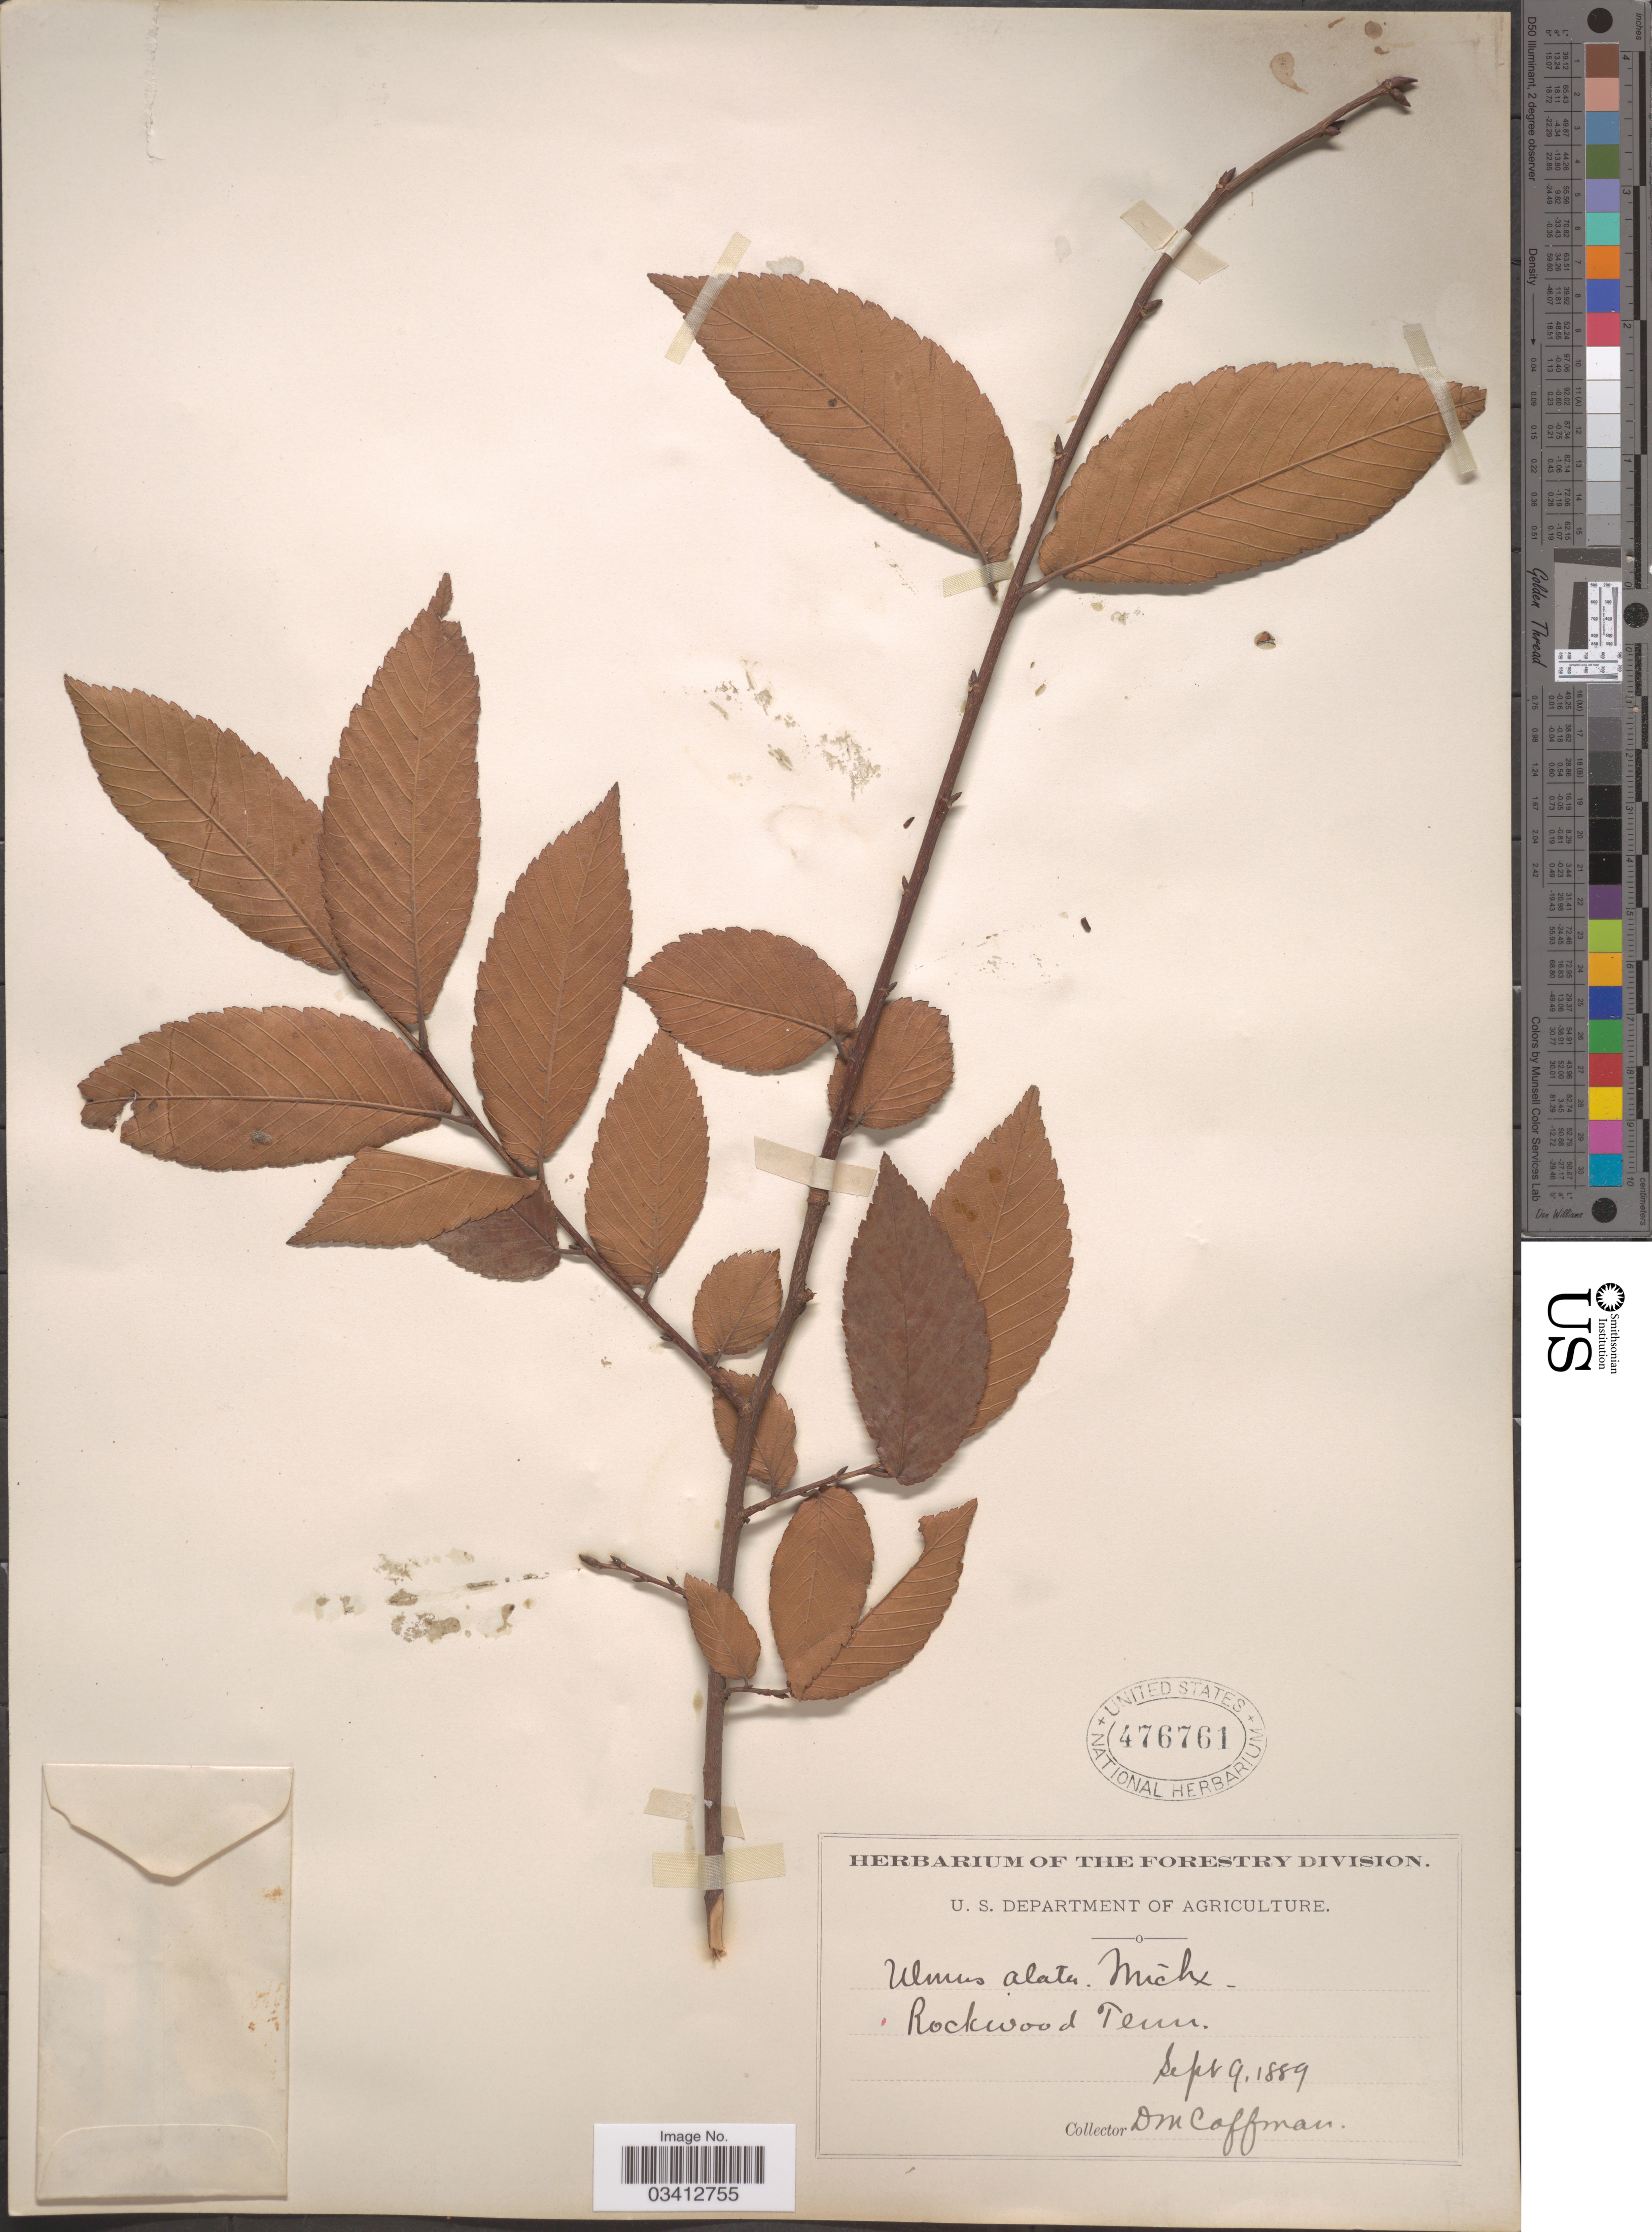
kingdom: Plantae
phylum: Tracheophyta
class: Magnoliopsida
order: Rosales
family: Ulmaceae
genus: Ulmus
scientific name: Ulmus alata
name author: Michx.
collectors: D. M. Coffman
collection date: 1889-09-09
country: United States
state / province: Tennessee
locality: Rockwood.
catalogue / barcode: US 476761